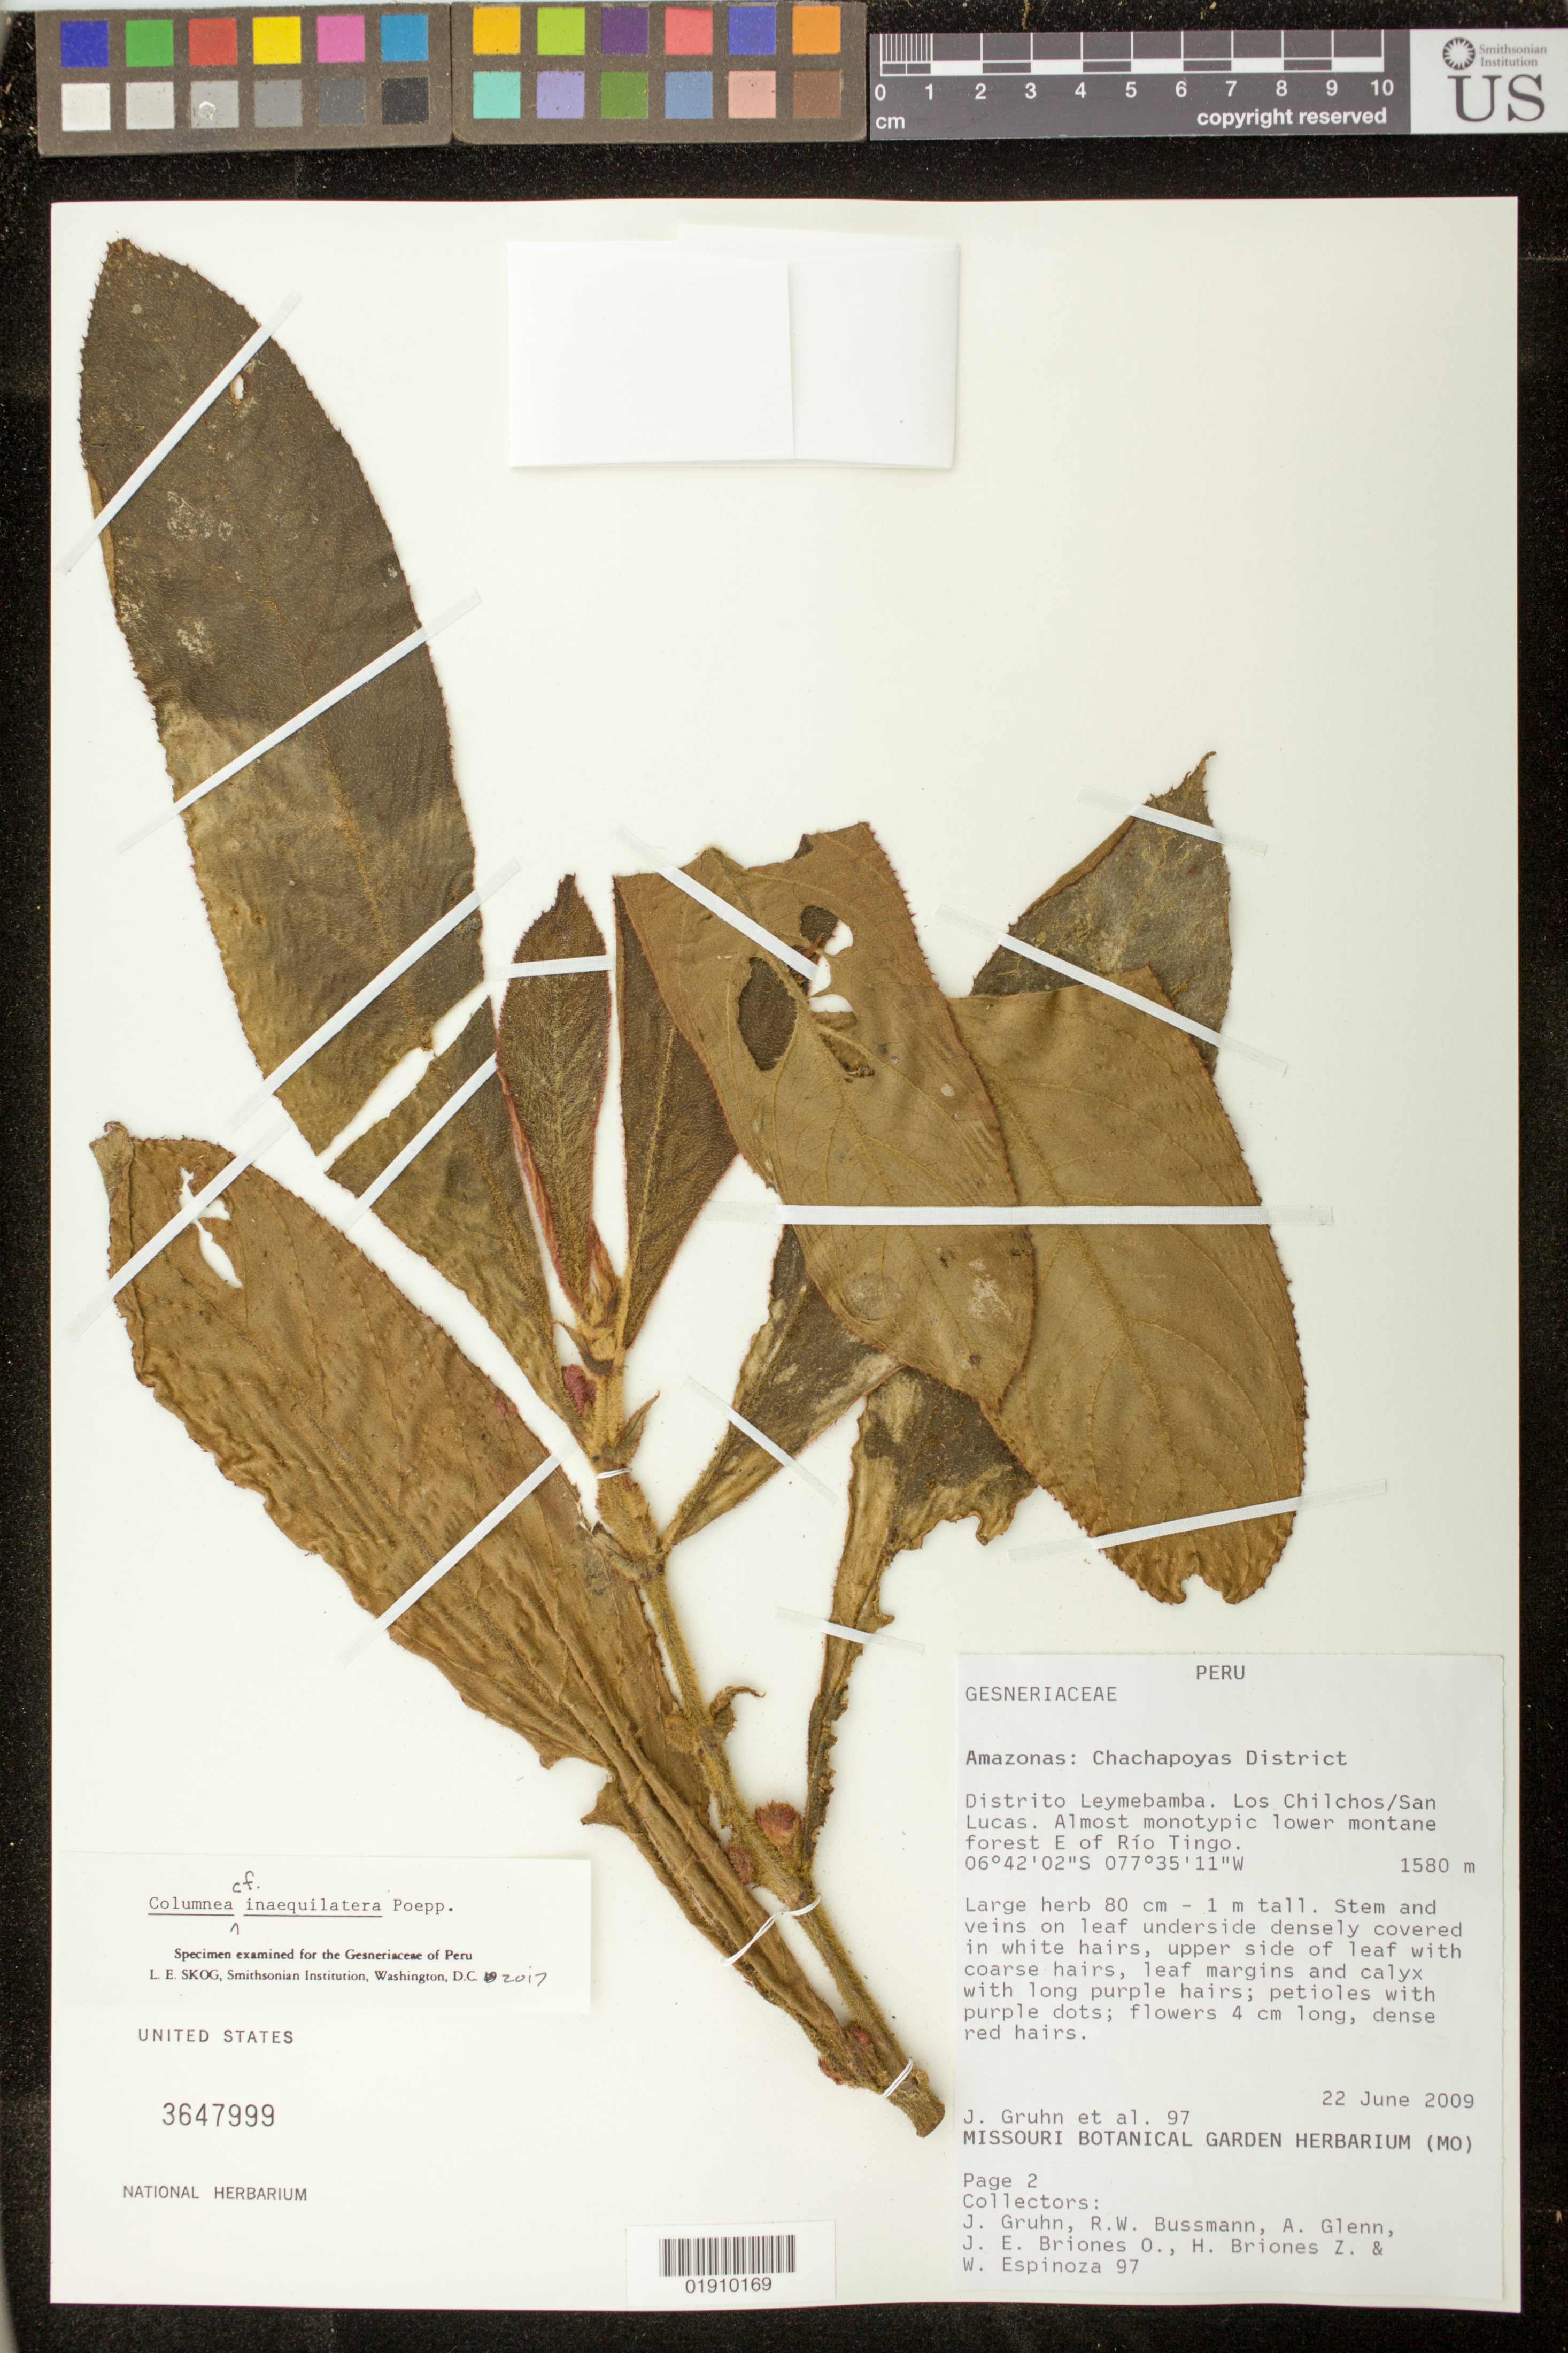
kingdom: Plantae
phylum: Tracheophyta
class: Magnoliopsida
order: Lamiales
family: Gesneriaceae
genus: Columnea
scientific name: Columnea inaequilatera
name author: Poepp.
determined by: Skog, Laurence E.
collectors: J. Gruhn, R. W. Bussmann, A. Glenn, J. Briones O., H. Briones Z. & W. Espinoza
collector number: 97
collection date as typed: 22 June 2009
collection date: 2009-06-22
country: Peru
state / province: Amazonas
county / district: Chachapoyas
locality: Distrito Leymebamba. Los Chilchos/San Lucas. Almost monotypic lower montane forest E of Rio Tingo.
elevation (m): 1580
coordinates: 06 42 2 S, 077 35 11 W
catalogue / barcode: US 3647999